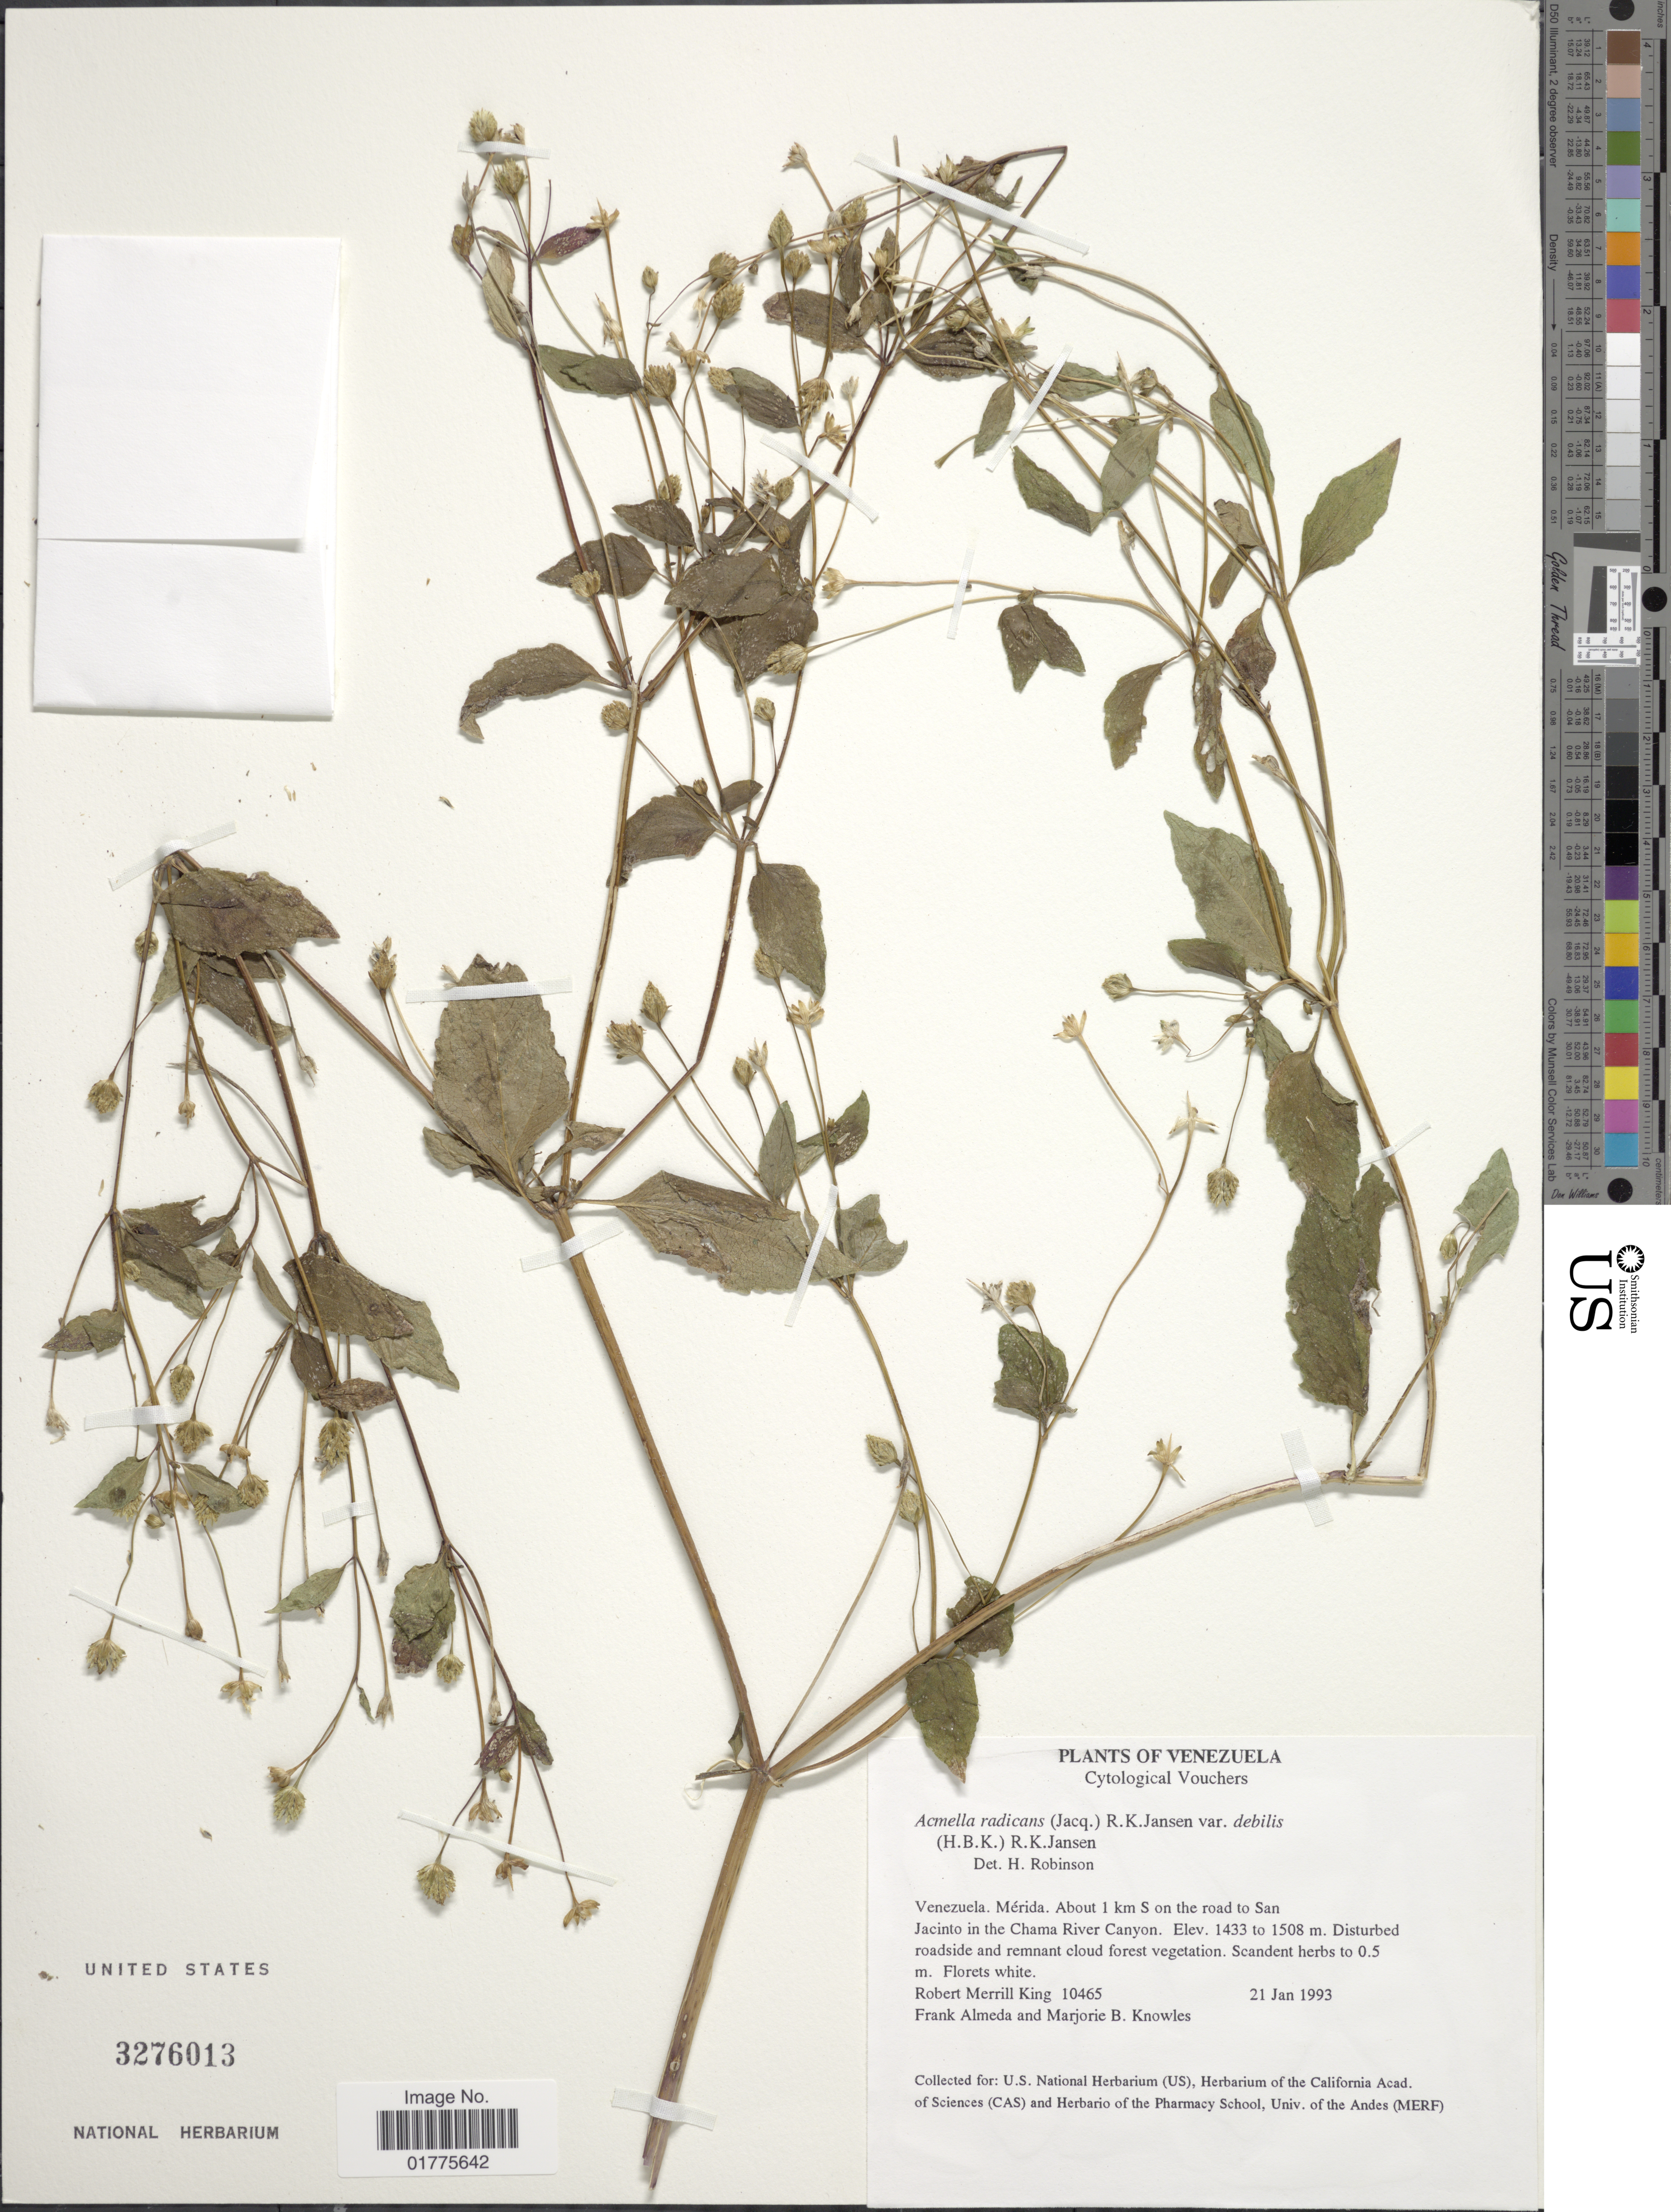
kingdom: Plantae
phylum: Tracheophyta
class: Magnoliopsida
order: Asterales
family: Asteraceae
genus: Acmella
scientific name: Acmella radicans var. debilis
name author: (Kunth) R.K. Jansen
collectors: R. M. King, F. Almeda & M. B. Knowles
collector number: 10465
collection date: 1993-01-21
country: Venezuela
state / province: Mérida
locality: About 1 km S on the road to San Jacinto in the Chama River Canyon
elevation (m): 1433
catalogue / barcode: US 3276013